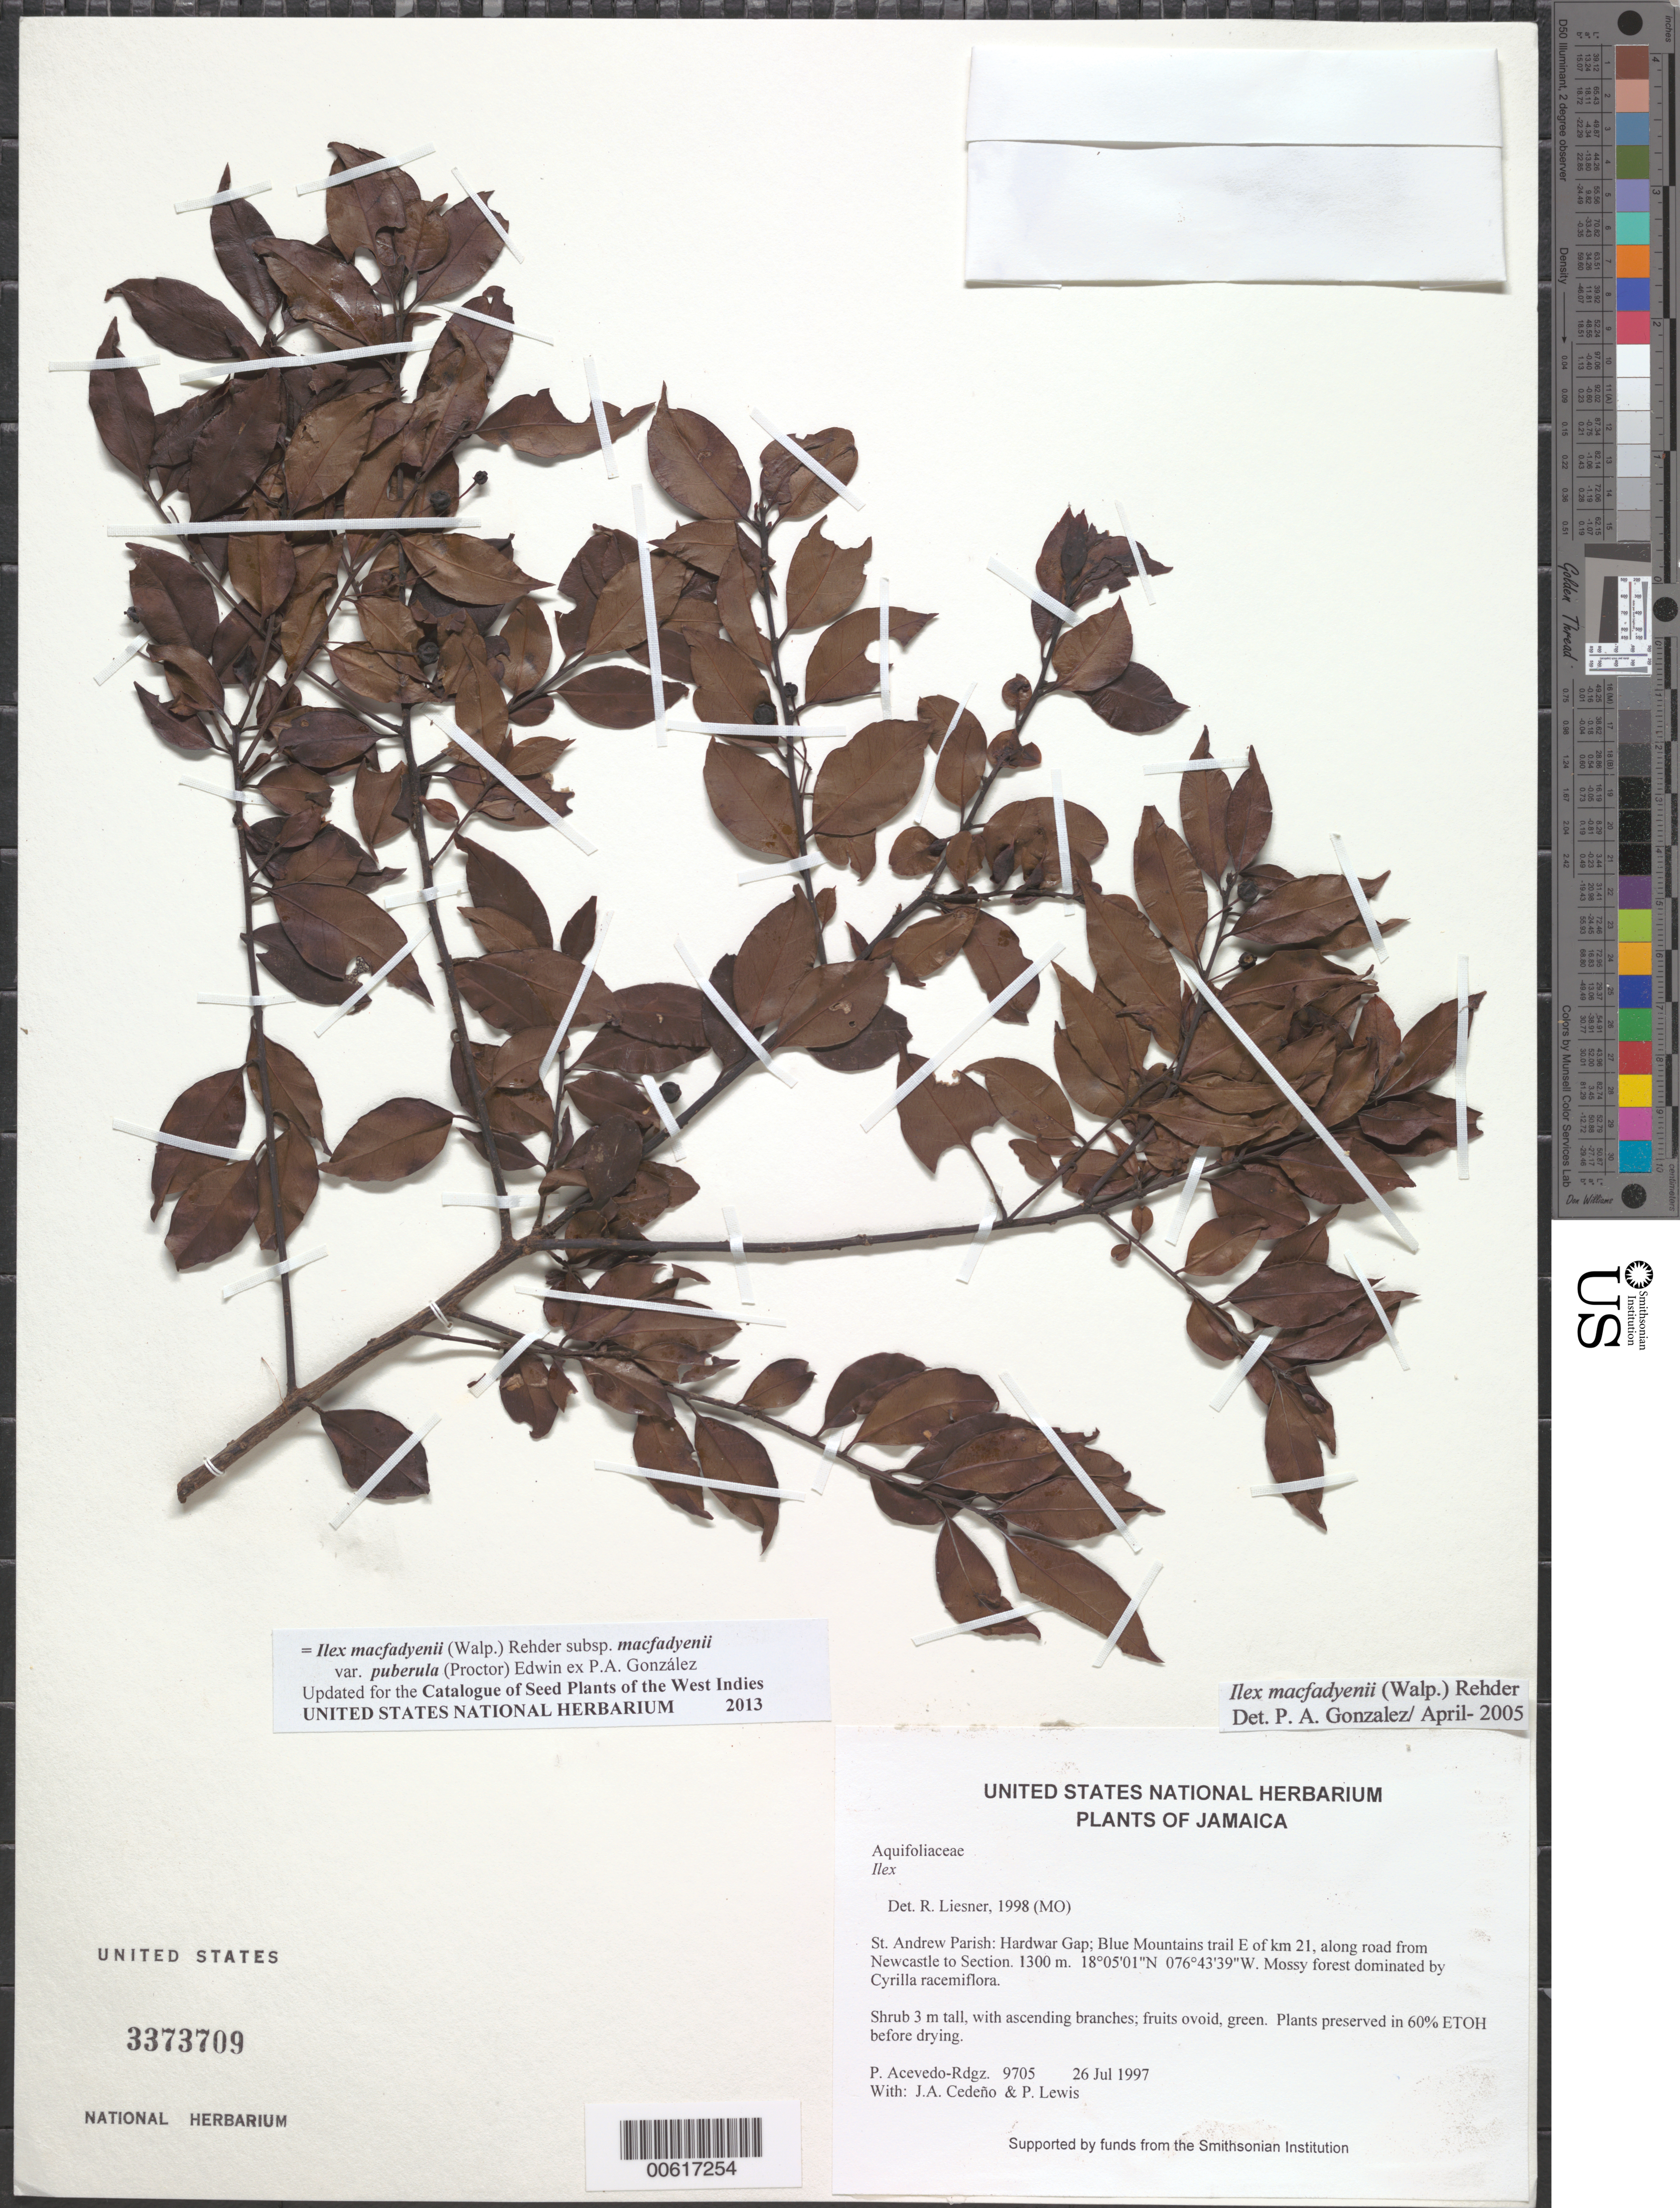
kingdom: Plantae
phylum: Tracheophyta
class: Magnoliopsida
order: Aquifoliales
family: Aquifoliaceae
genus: Ilex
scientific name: Ilex macfadyenii subsp. macfadyenii var. puberula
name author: (Proctor) Edwin ex P. A. González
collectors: P. Acevedo-Rodr., J. A. Cedeño M. & P. Lewis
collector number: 9705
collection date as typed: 26 Jul 1997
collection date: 1997-07-26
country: Jamaica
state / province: Saint Andrew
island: Jamaica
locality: St. Andrew Parish: Hardwar Gap; Blue Mountains trail E of km 21, along road from Newcastle to Section.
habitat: Mossy forest dominated by Cyrilla racemiflora.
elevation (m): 1300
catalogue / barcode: US 3373709